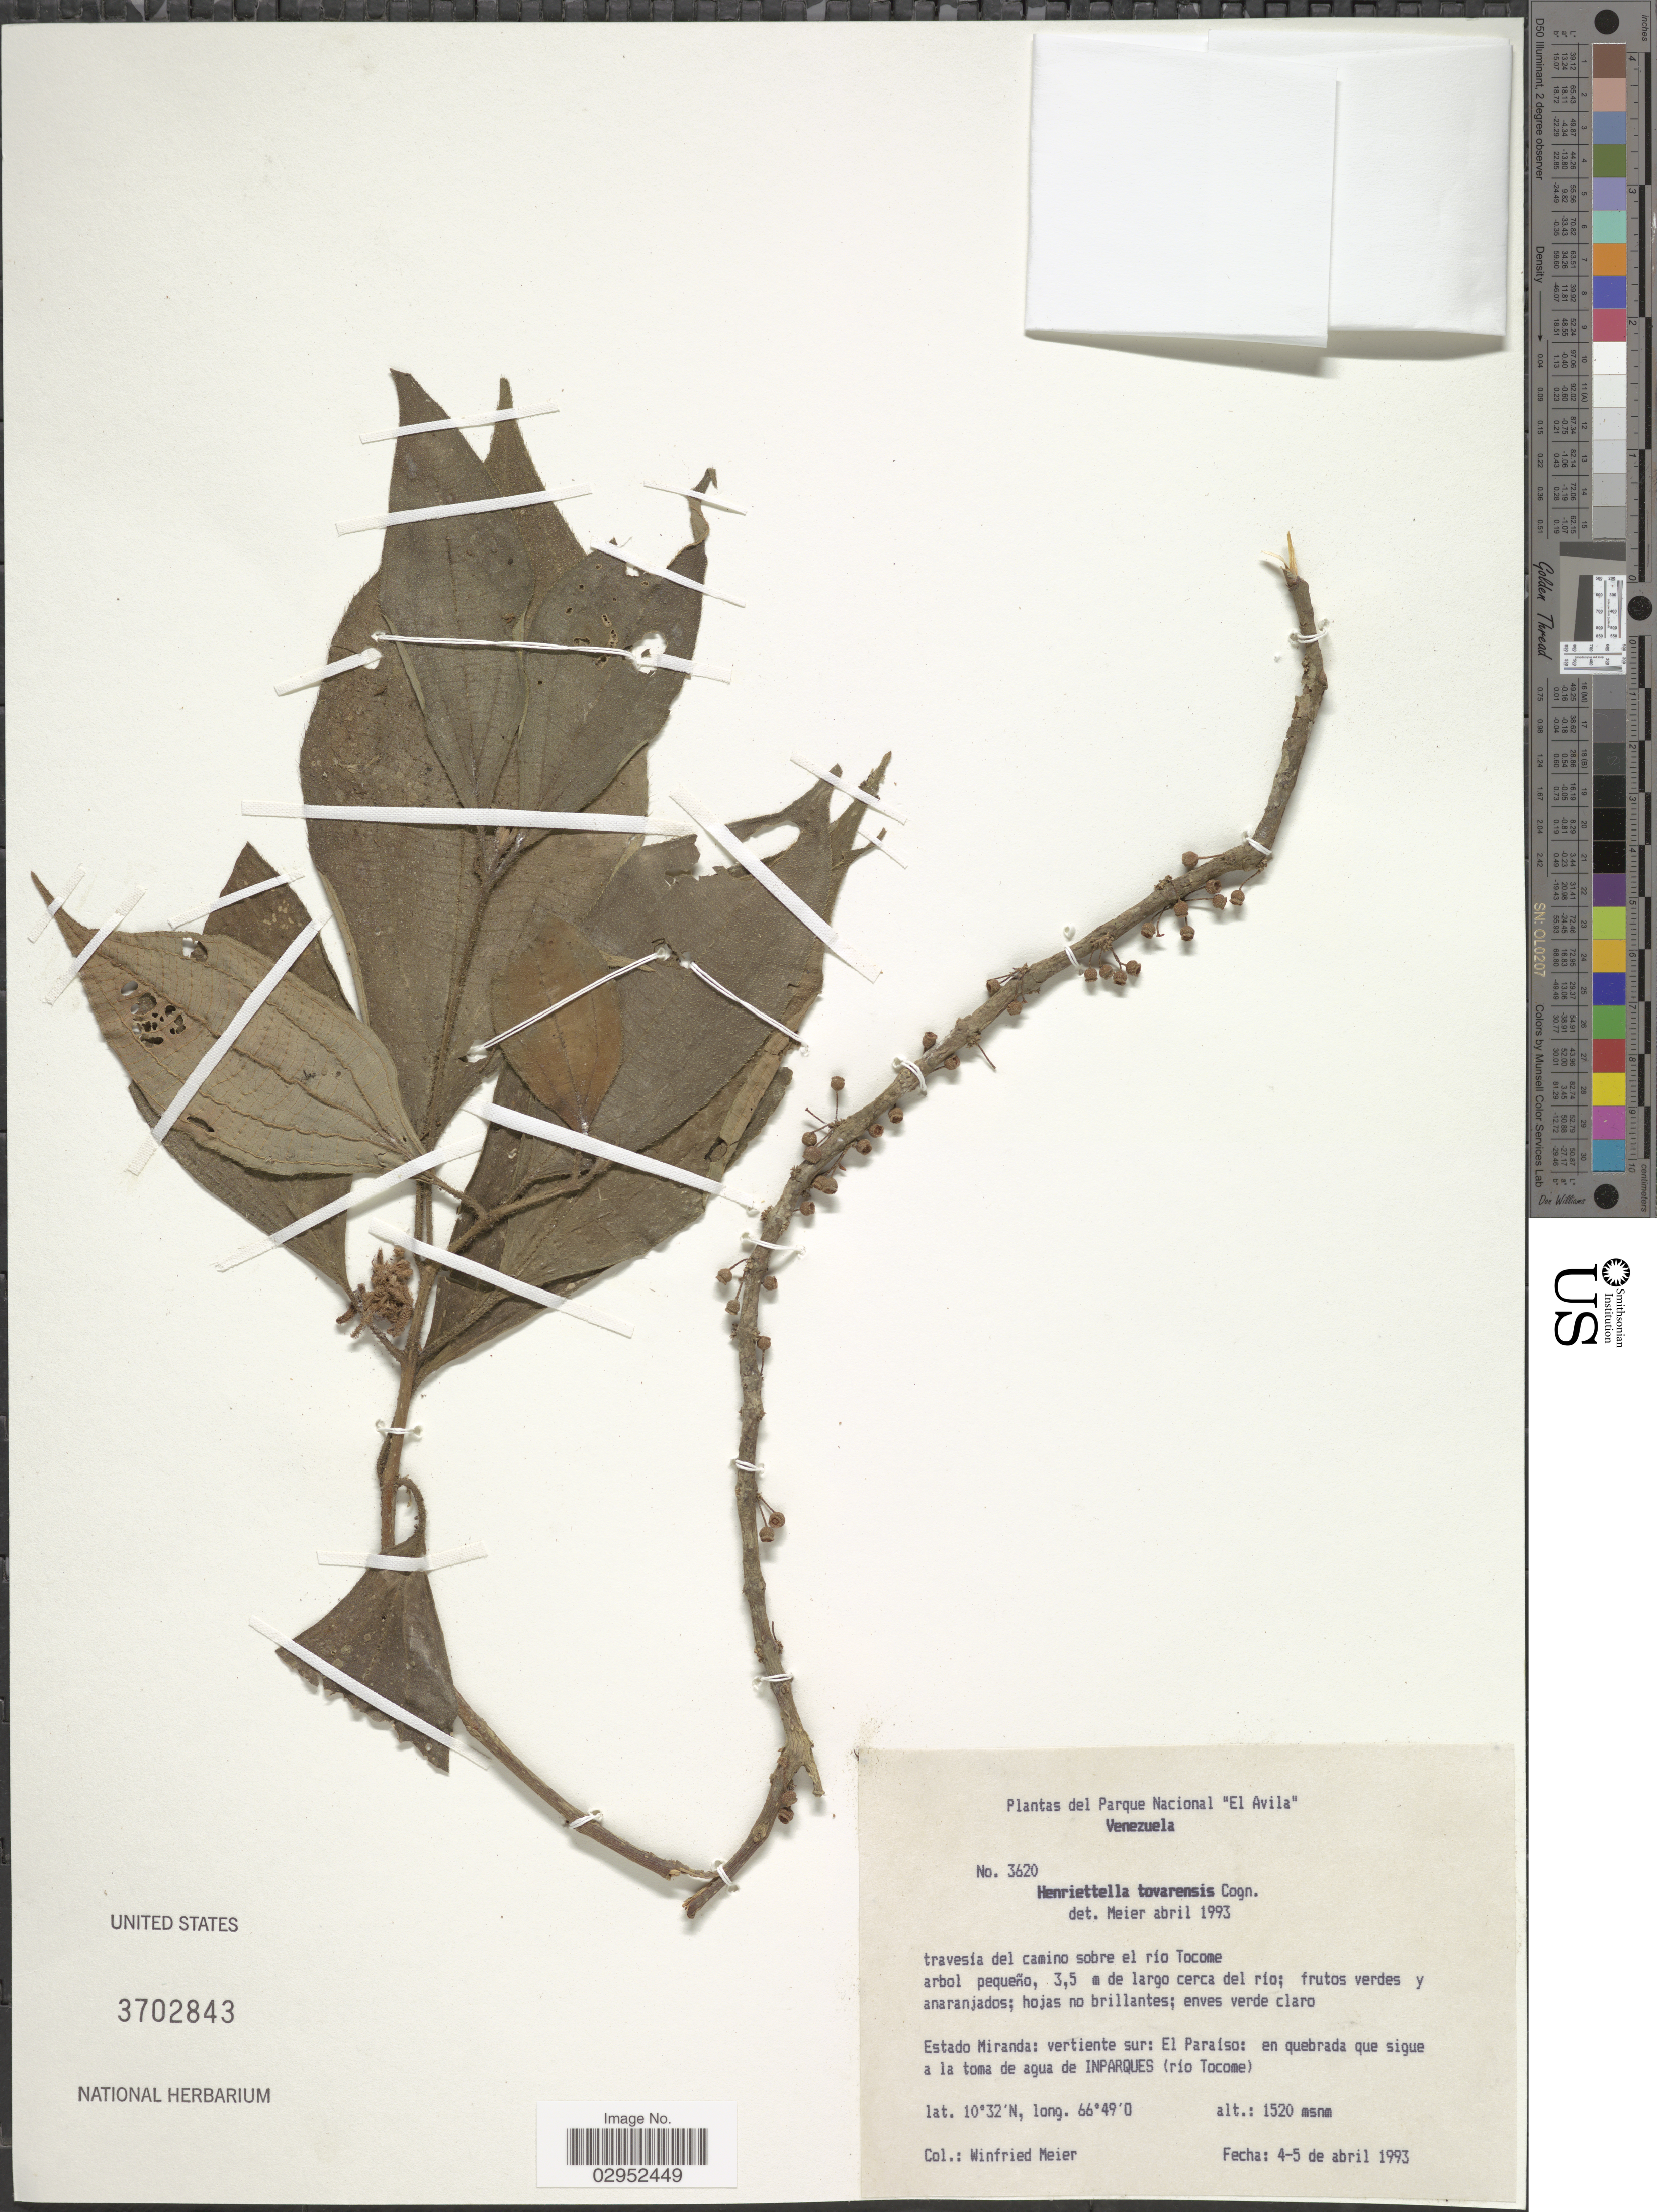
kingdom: Plantae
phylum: Tracheophyta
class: Magnoliopsida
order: Myrtales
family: Melastomataceae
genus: Henriettea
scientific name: Henriettea tovarensis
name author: (Cogn.) Penneys et al.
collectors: W. Meier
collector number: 3620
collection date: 1993-04-04/1993-04-05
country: Venezuela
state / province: Miranda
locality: Parque Nacional "El Avila", vertiente sur: El Paraíso: en quebrada que sigue a la toma de agua de INPARQUES (rio Tocome).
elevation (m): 1520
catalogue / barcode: US 3702843